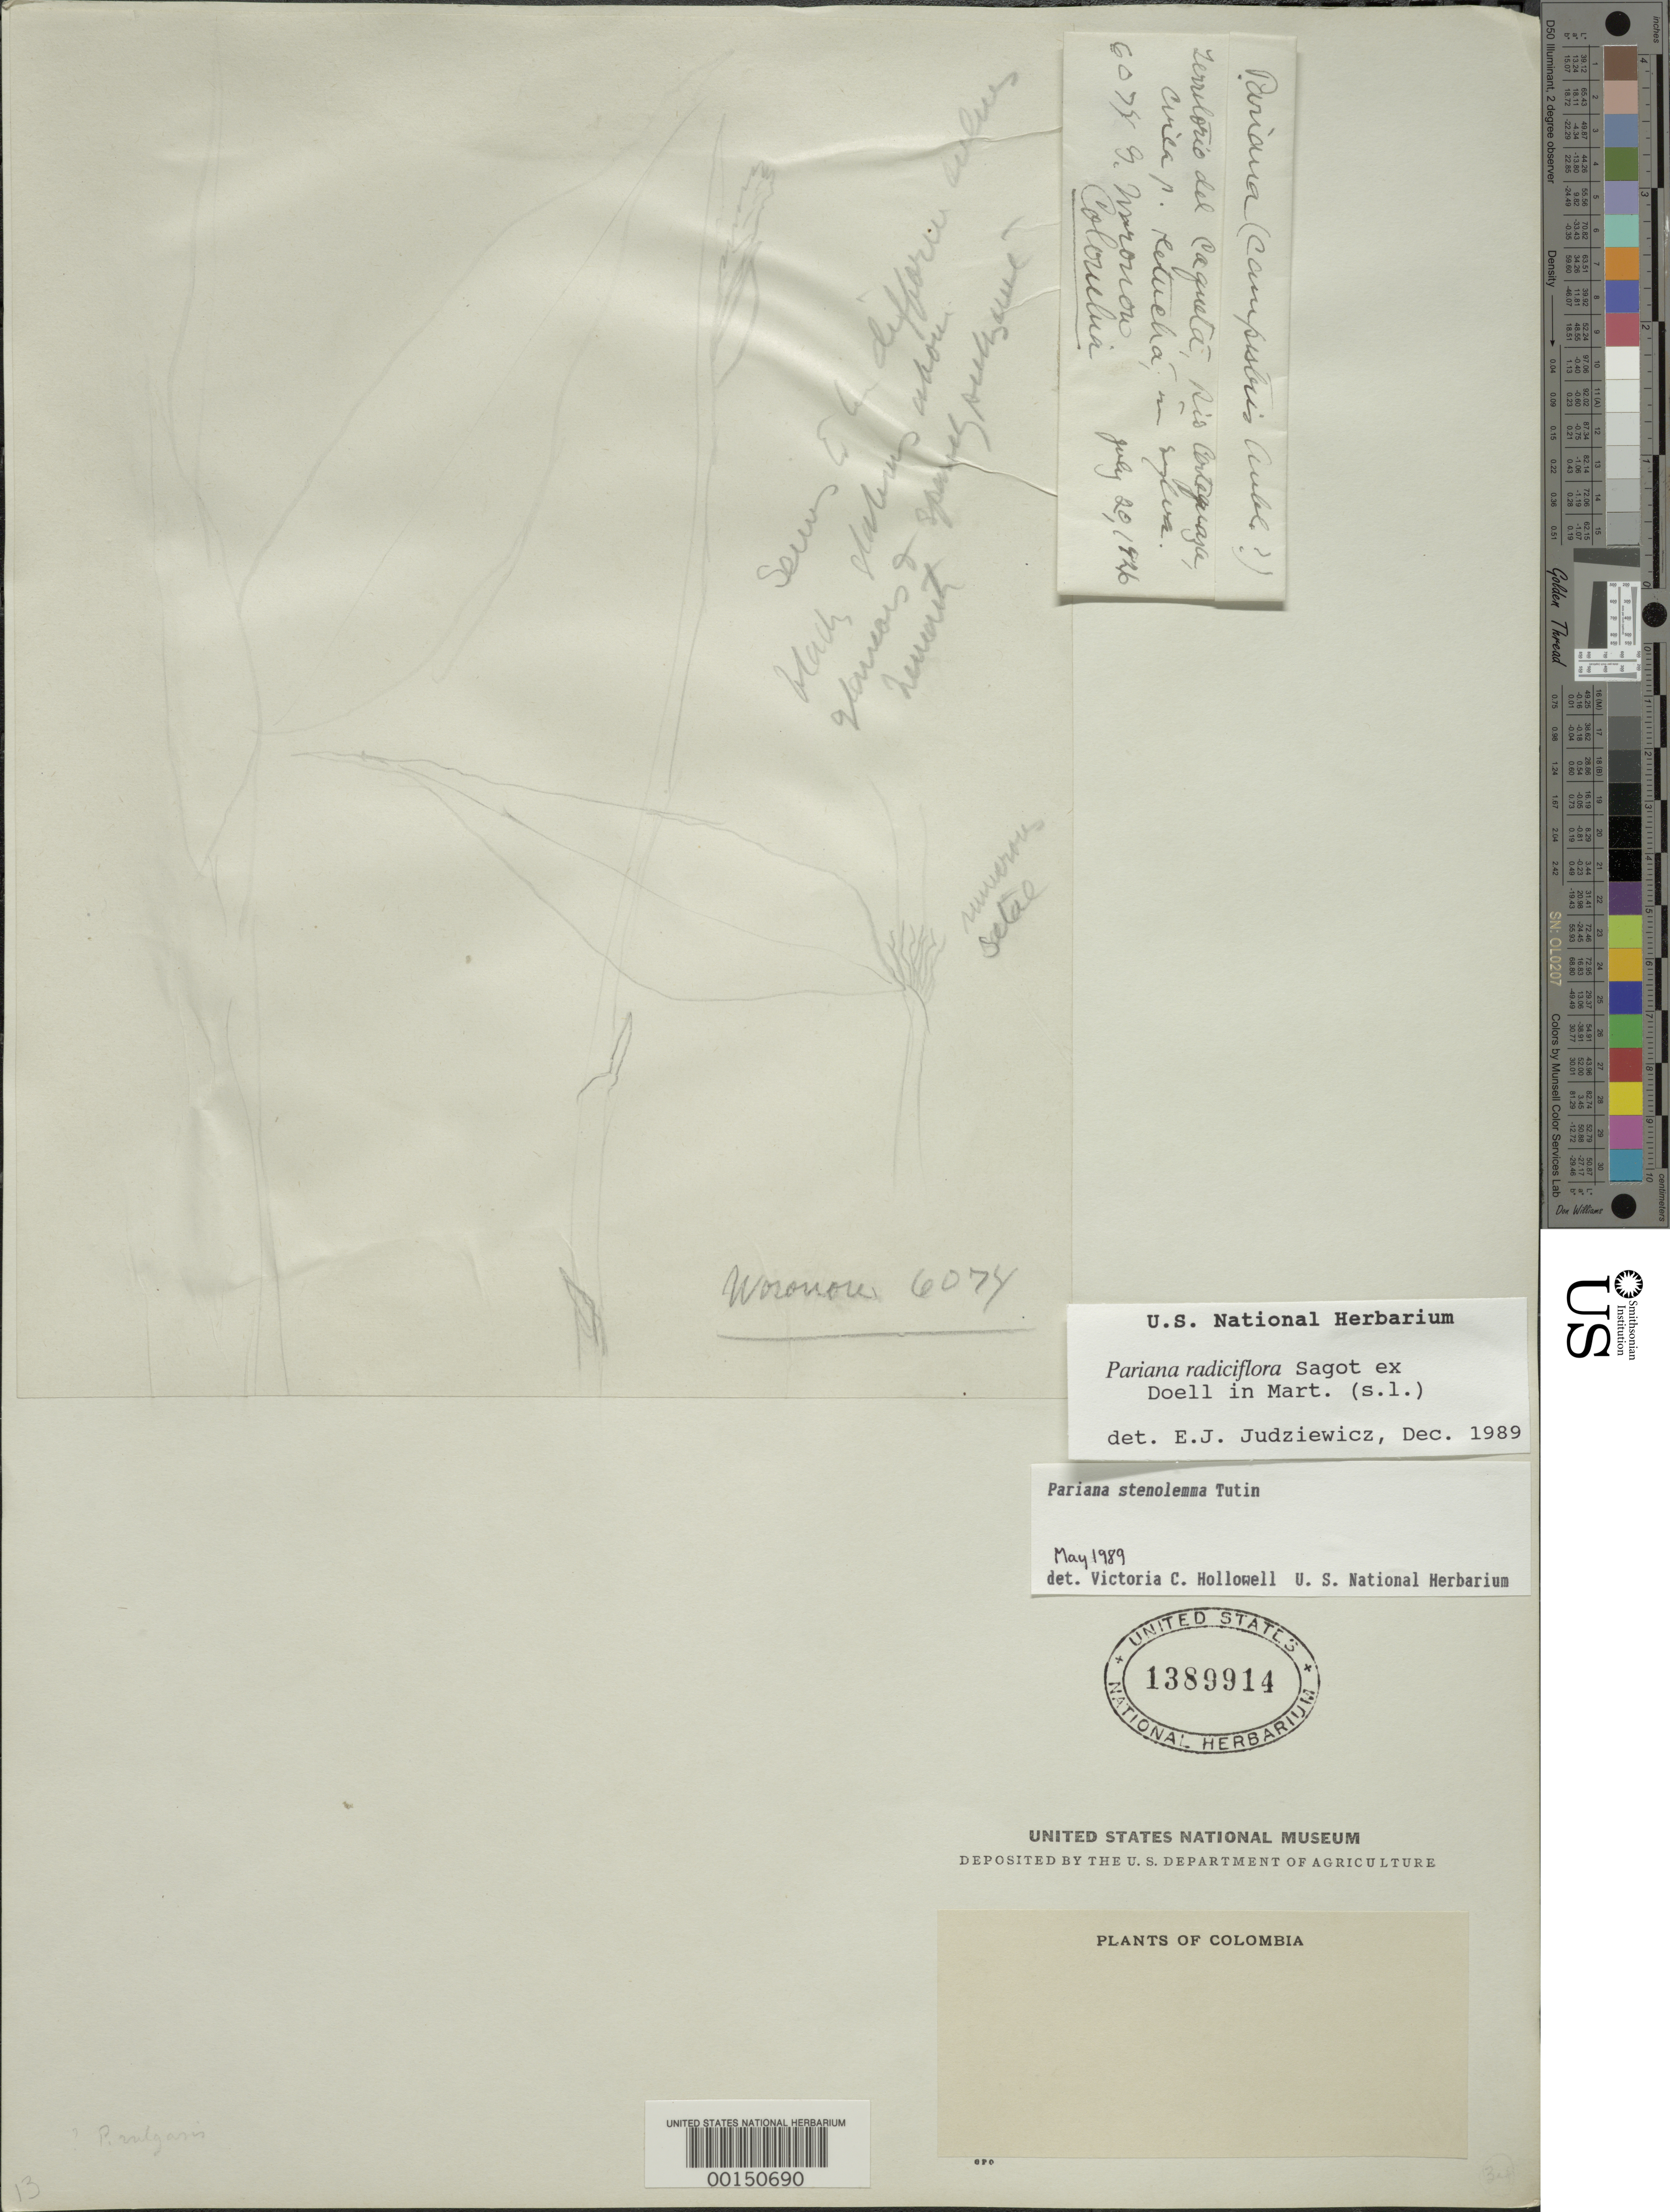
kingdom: Plantae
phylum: Tracheophyta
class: Liliopsida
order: Poales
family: Poaceae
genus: Pariana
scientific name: Pariana radiciflora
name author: Sagot ex Döll in Mart.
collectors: G. Woronow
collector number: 6074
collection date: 1926-07-20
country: Colombia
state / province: Caquetá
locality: Territorio del Caqueta, Rio Carteguaza [interpreted].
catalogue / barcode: US 1389914